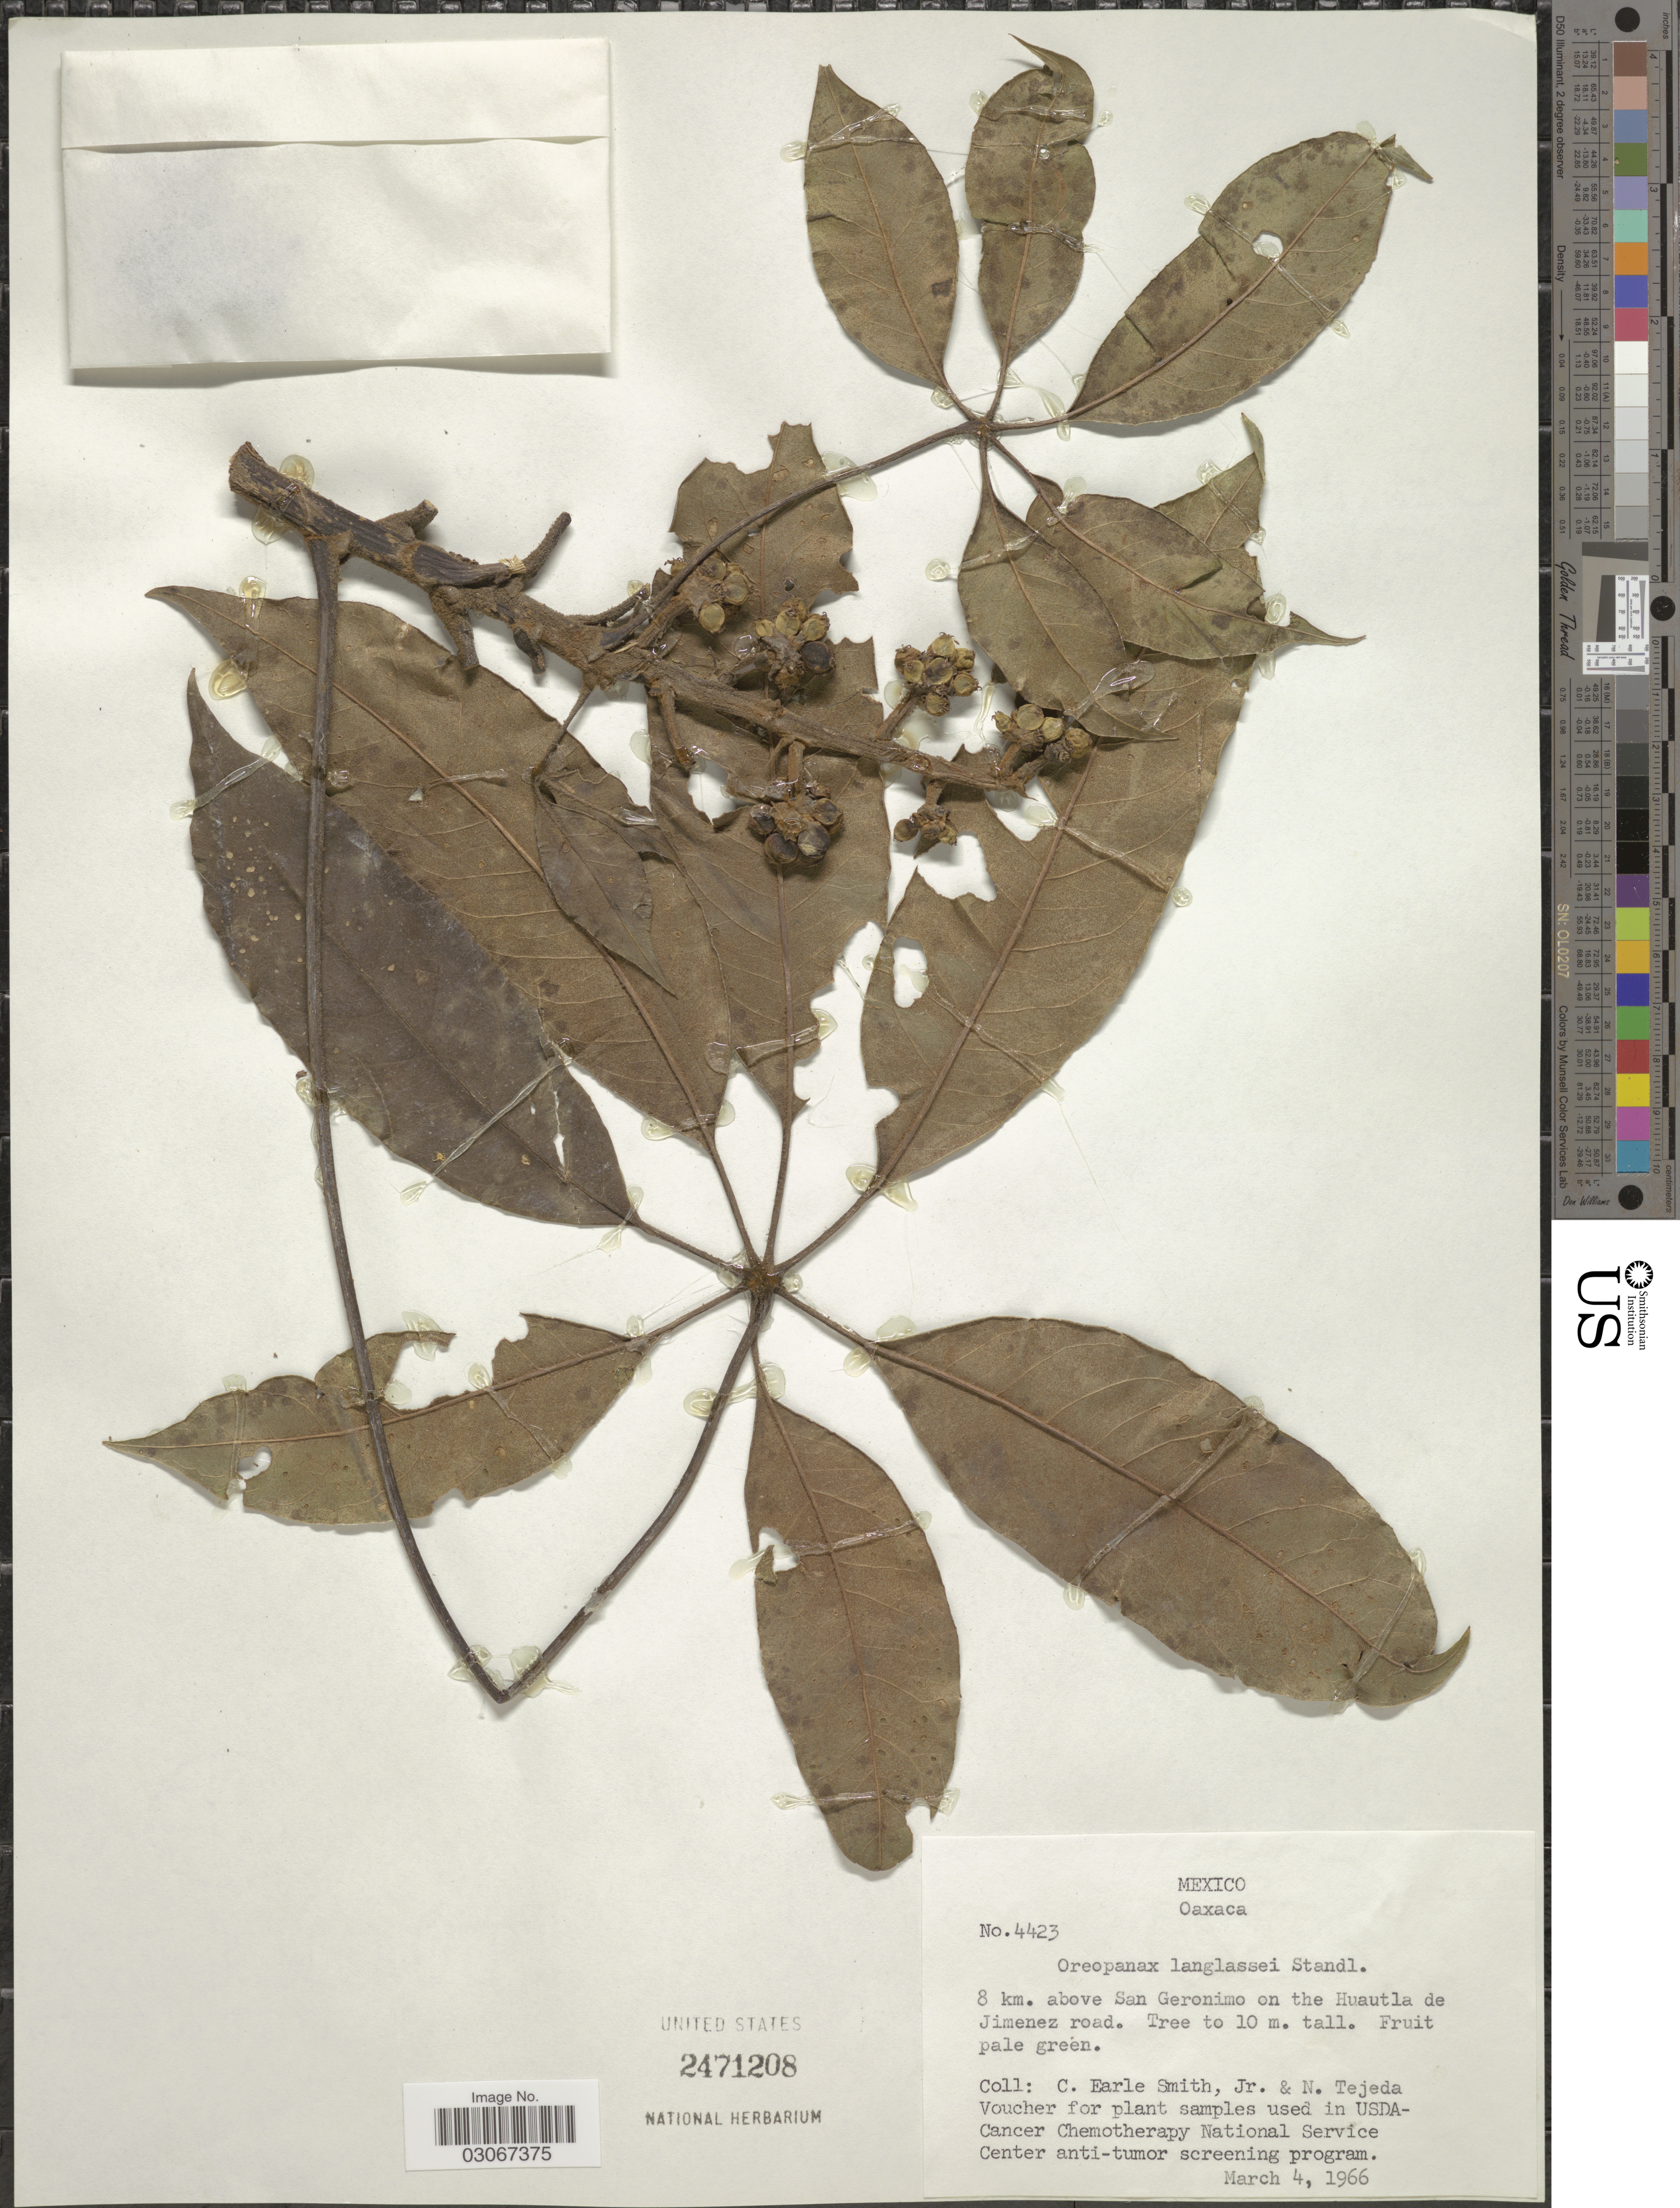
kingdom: Plantae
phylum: Tracheophyta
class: Magnoliopsida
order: Apiales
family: Araliaceae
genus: Oreopanax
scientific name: Oreopanax langlassei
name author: Standl.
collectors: C. E. Smith Jr. & N. Tejeda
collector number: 4423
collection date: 1966-03-04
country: Mexico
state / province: Oaxaca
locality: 8 km. above San Geronimo on the Huautla de Jimenez road.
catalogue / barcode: US 2471208